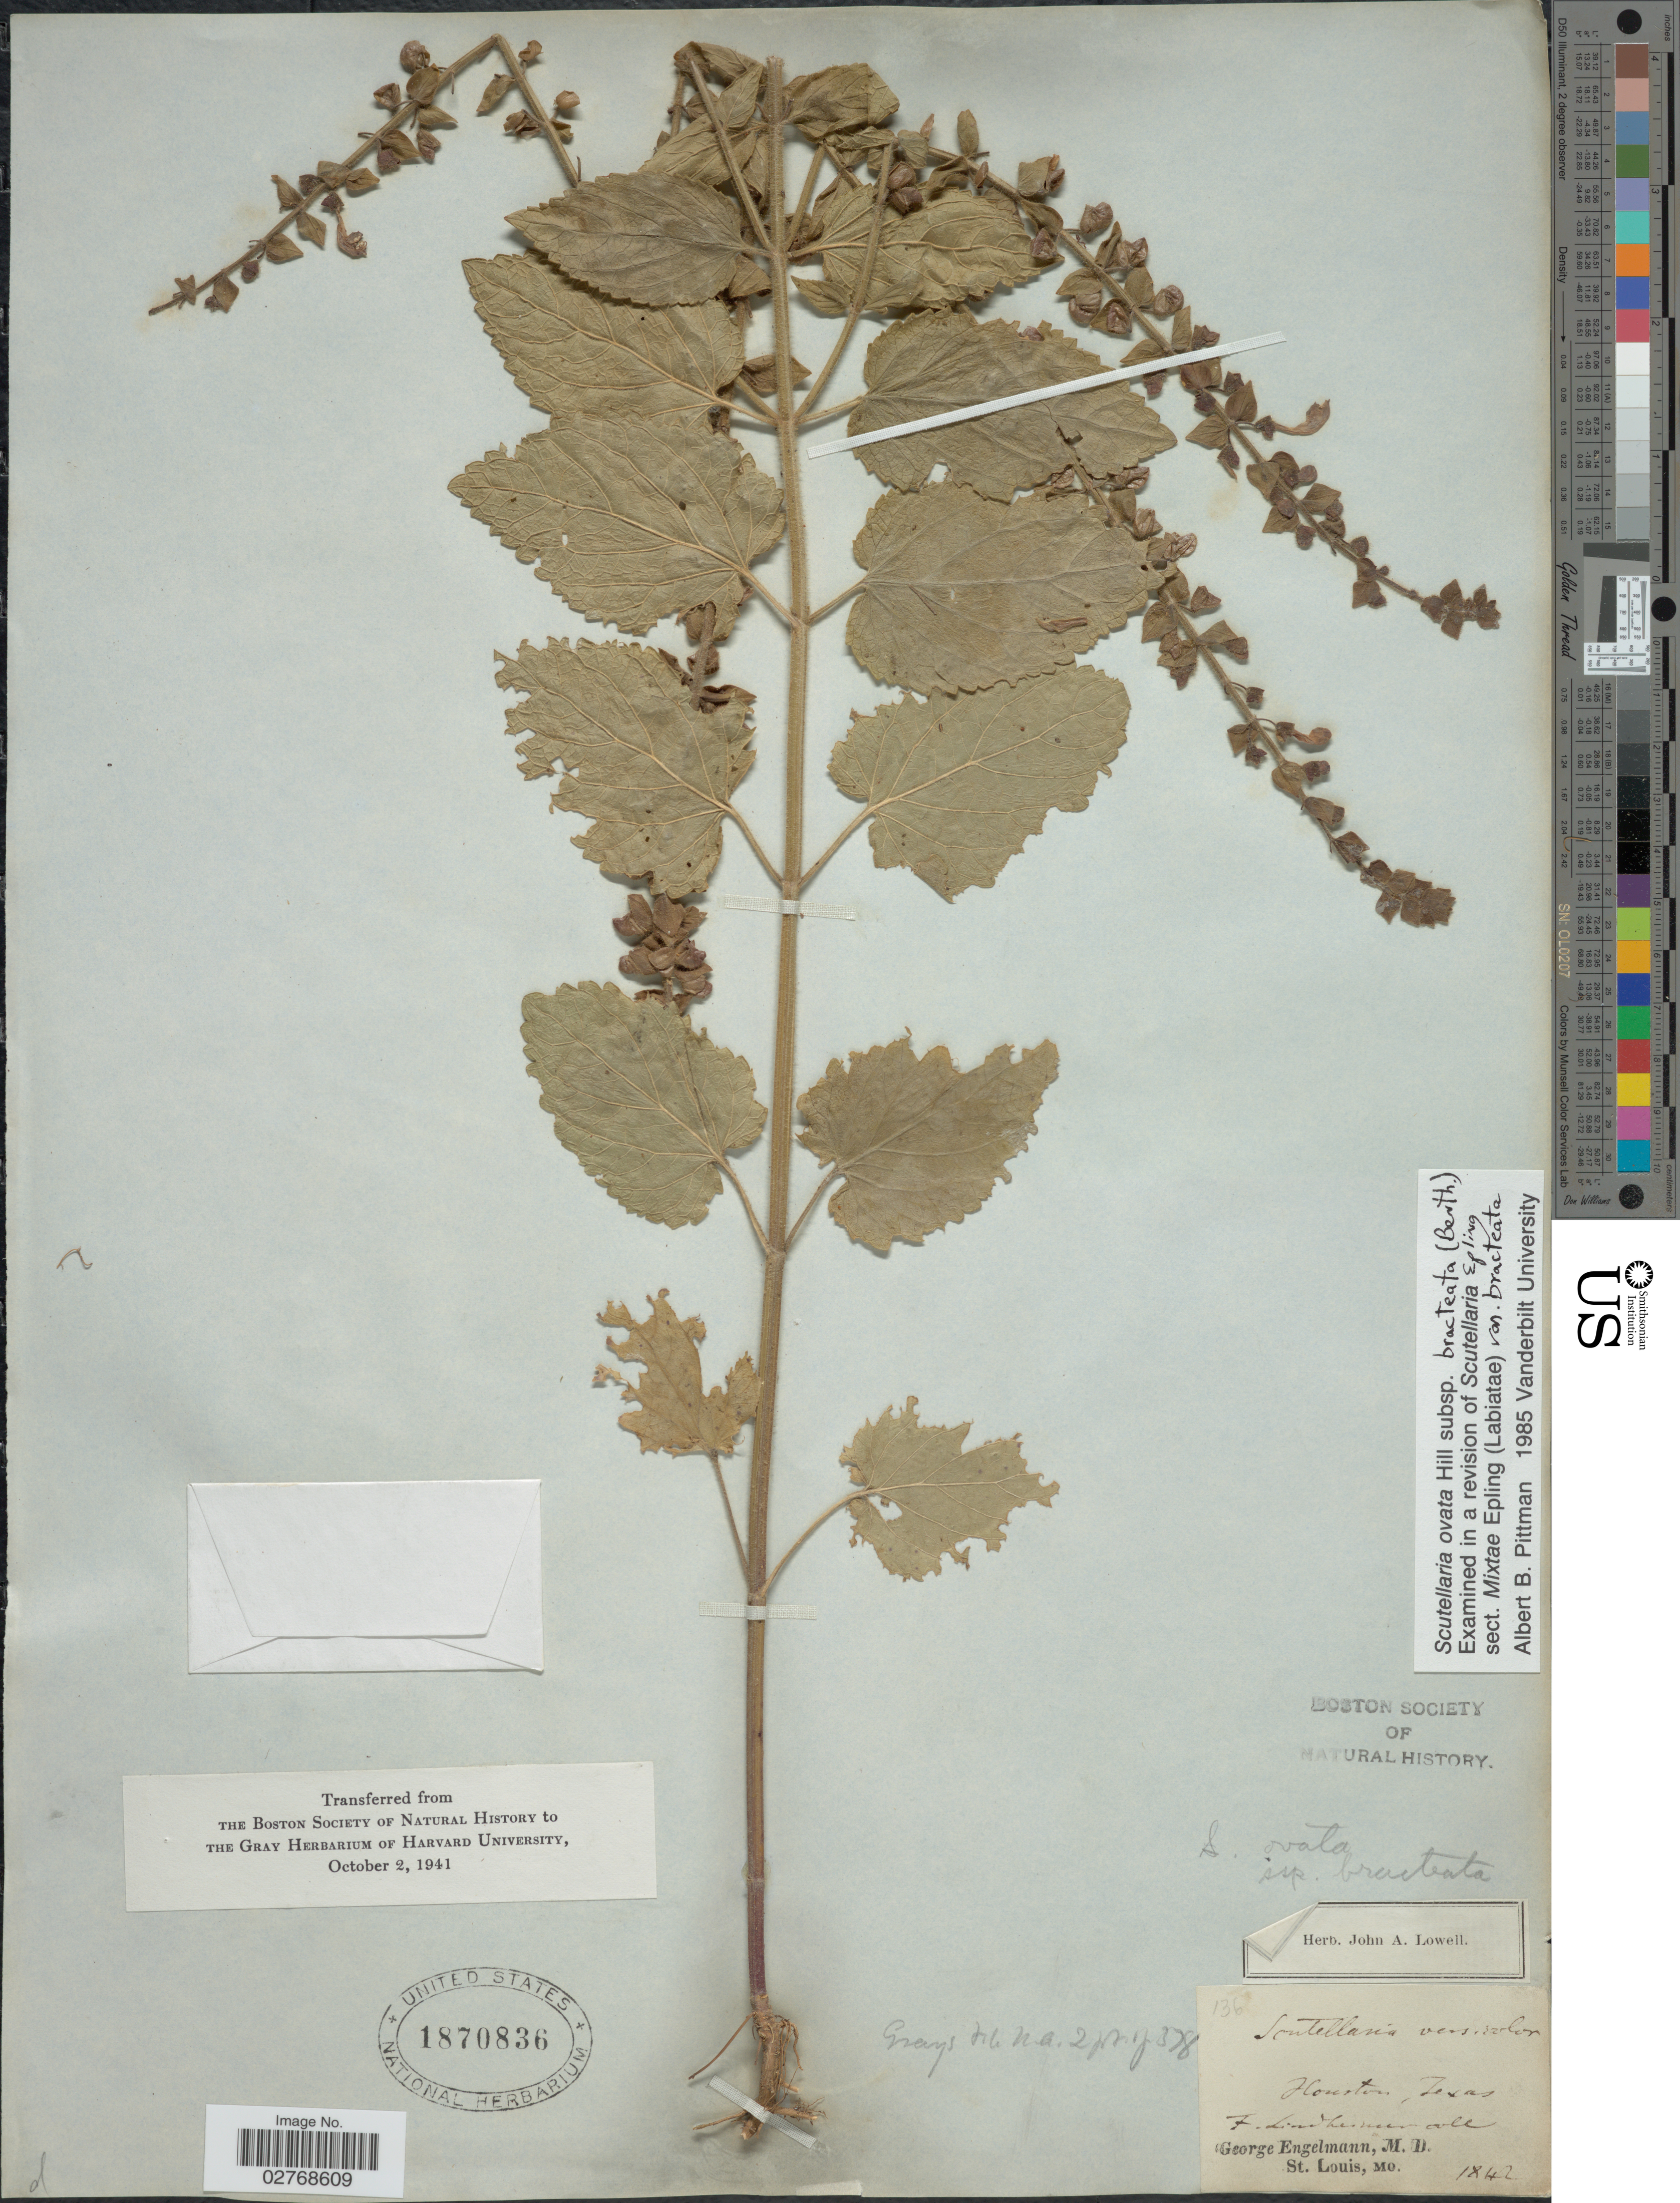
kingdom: Plantae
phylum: Tracheophyta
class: Magnoliopsida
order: Lamiales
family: Lamiaceae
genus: Scutellaria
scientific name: Scutellaria ovata subsp. bracteata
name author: (Benth.) Epling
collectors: F. Lindheimer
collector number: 136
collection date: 1842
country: United States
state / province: Texas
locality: Houston.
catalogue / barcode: US 1870836